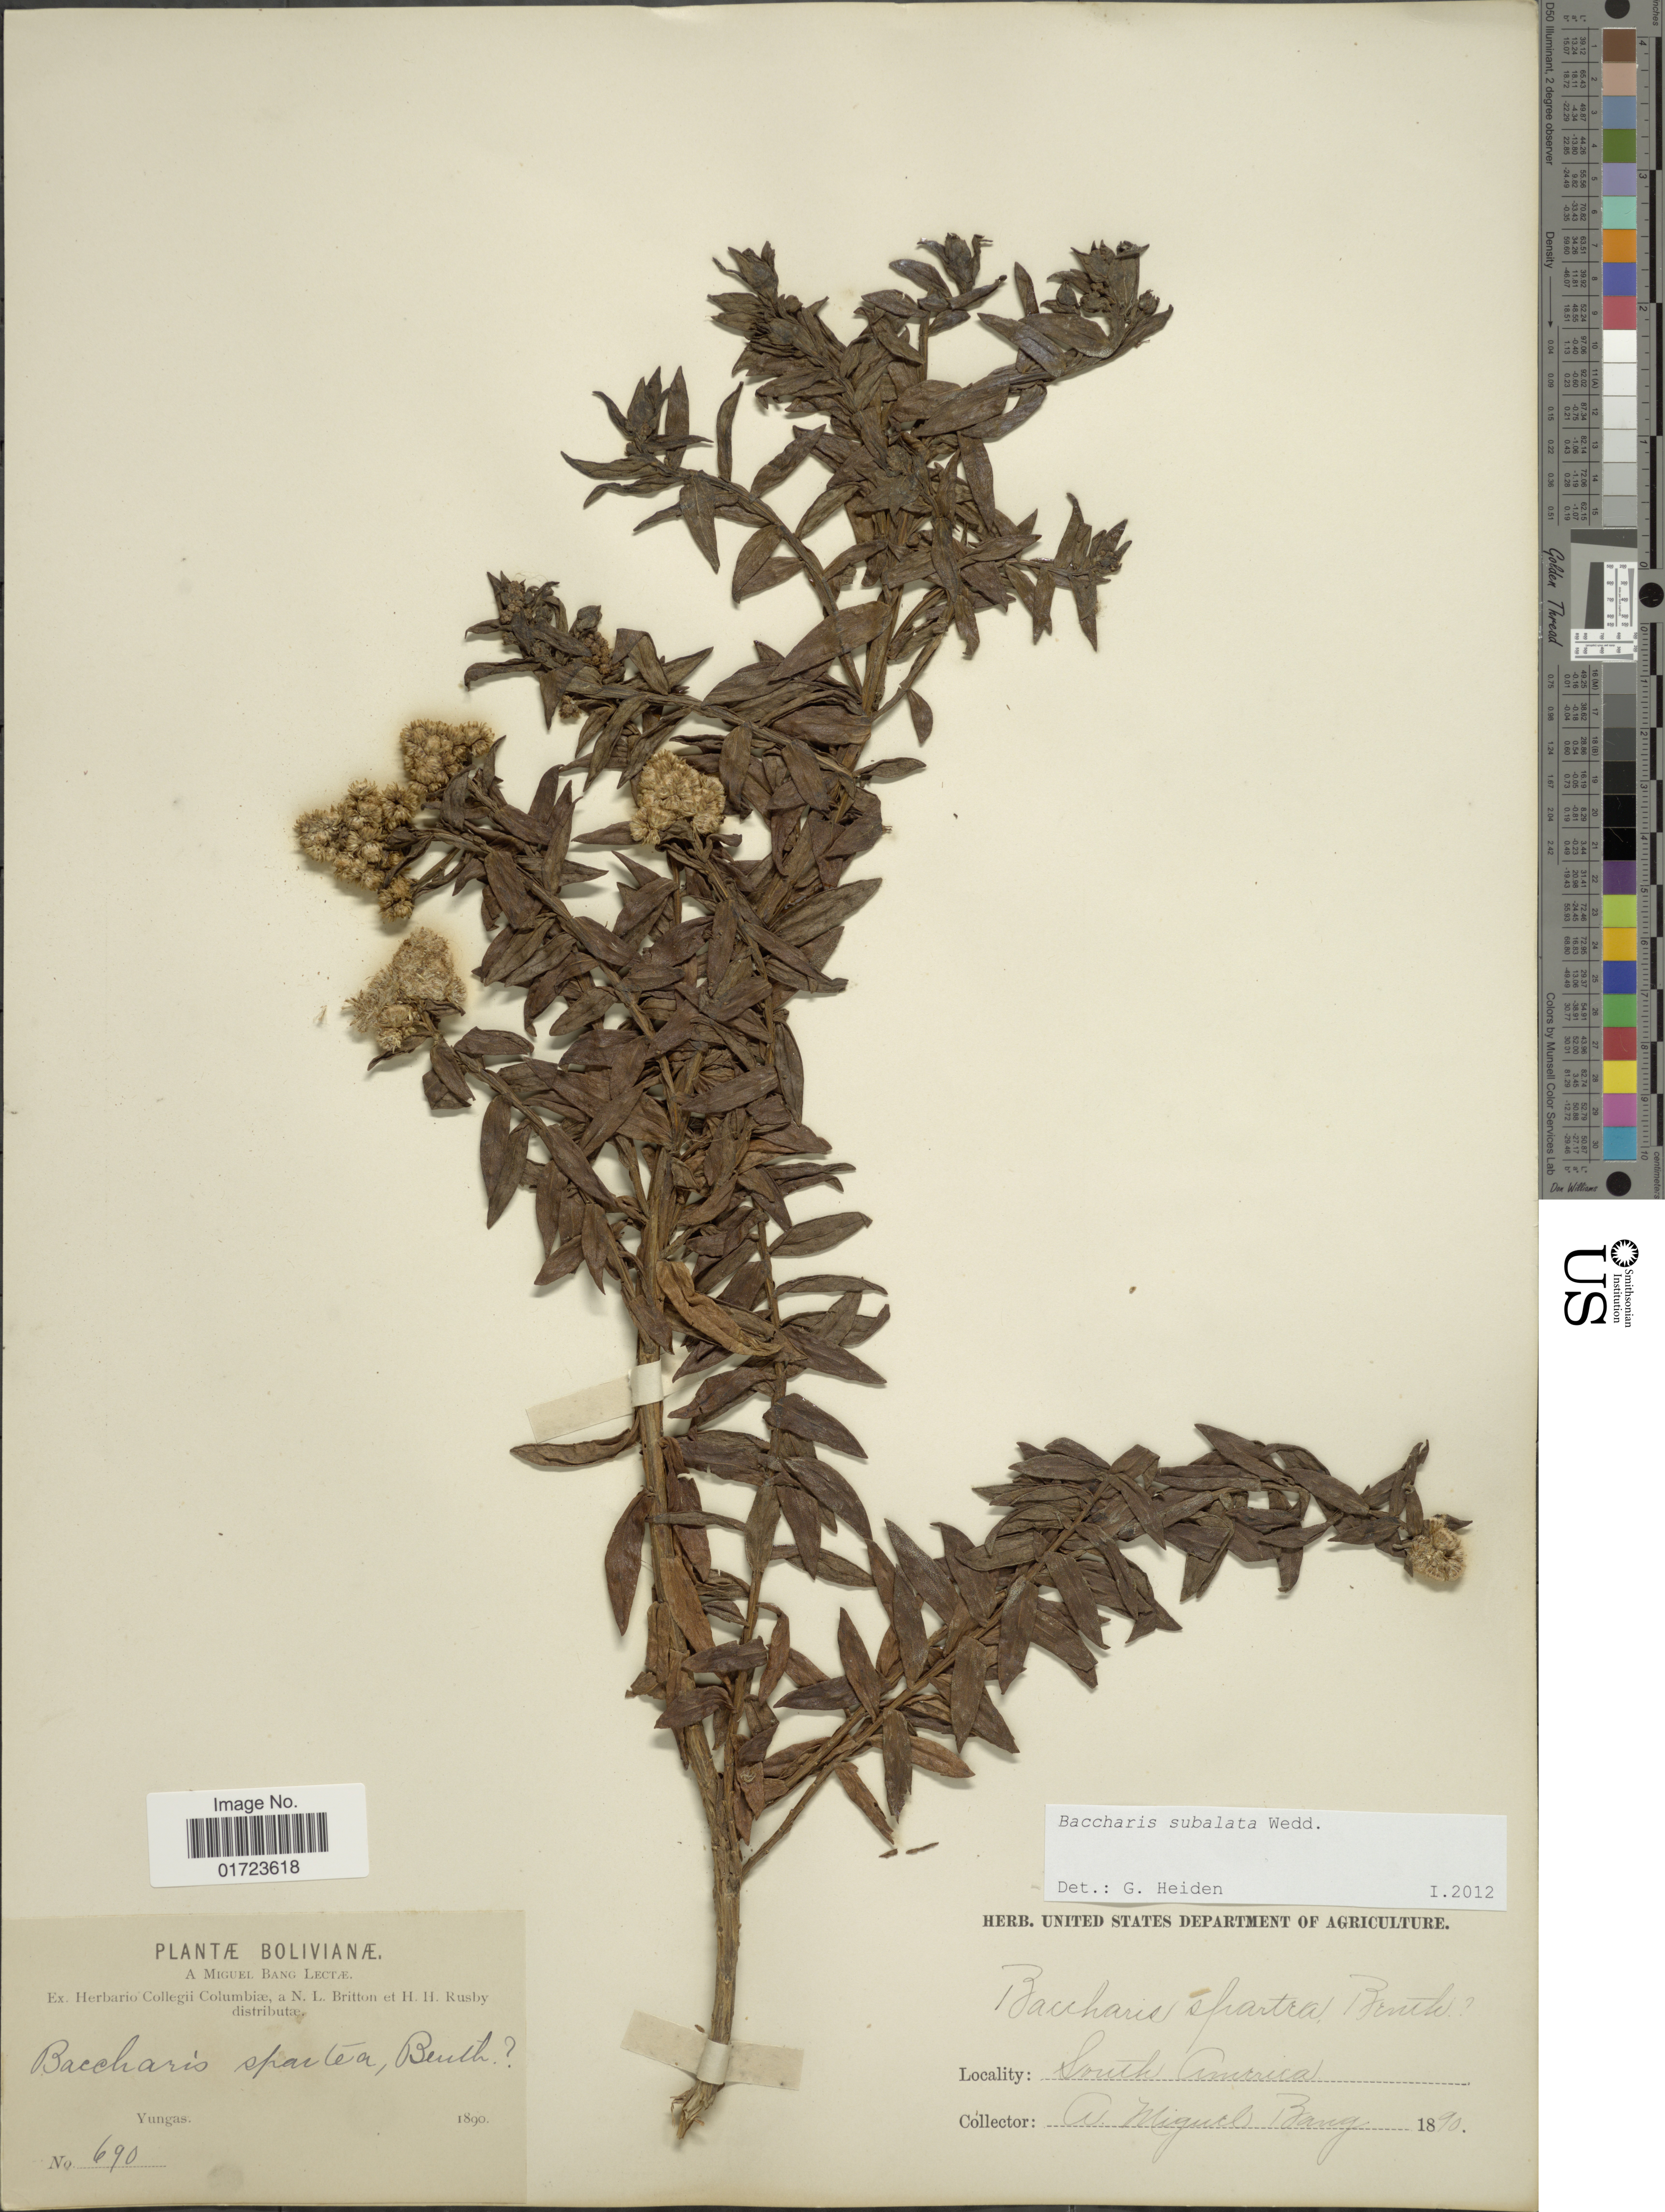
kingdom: Plantae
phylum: Tracheophyta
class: Magnoliopsida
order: Asterales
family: Asteraceae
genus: Baccharis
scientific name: Baccharis subalata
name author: Wedd.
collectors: M. Bang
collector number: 690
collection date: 1890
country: Bolivia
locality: Yungas.